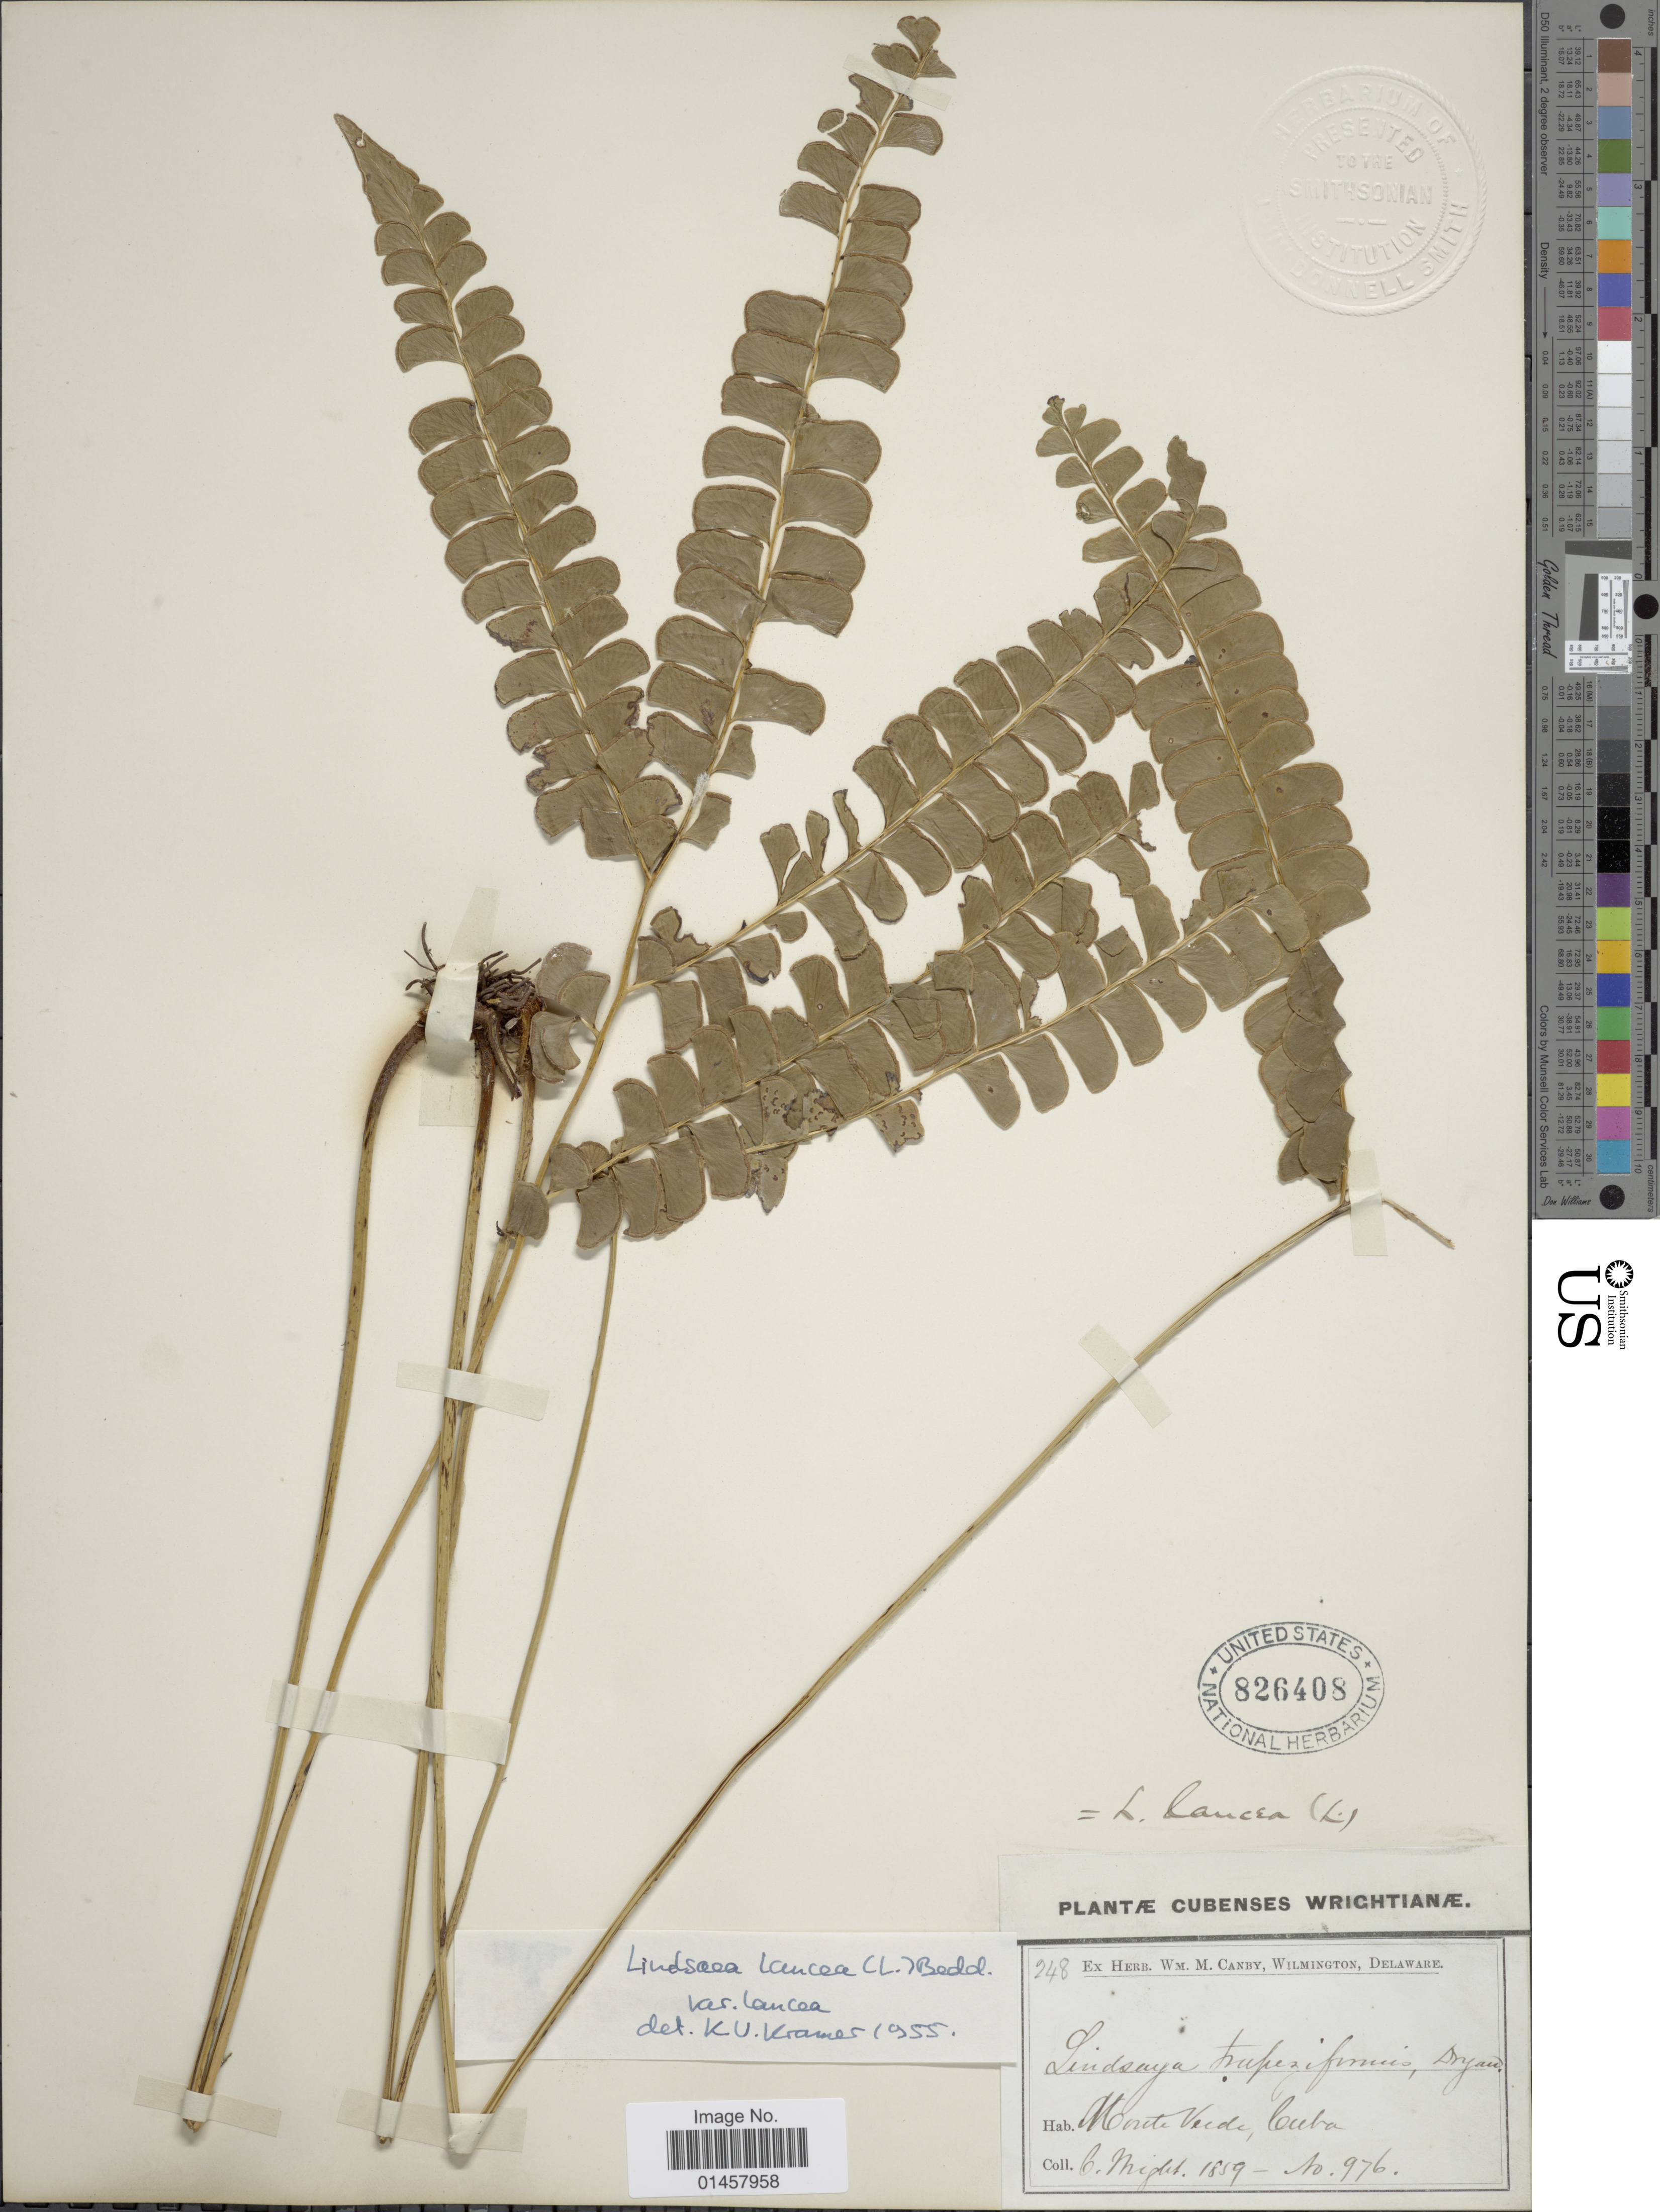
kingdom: Plantae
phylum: Tracheophyta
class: Polypodiopsida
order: Polypodiales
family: Lindsaeaceae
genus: Lindsaea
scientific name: Lindsaea lancea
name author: (L.) Bedd.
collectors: C. Wright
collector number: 976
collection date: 1859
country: Cuba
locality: Monte Verde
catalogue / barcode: US 826408